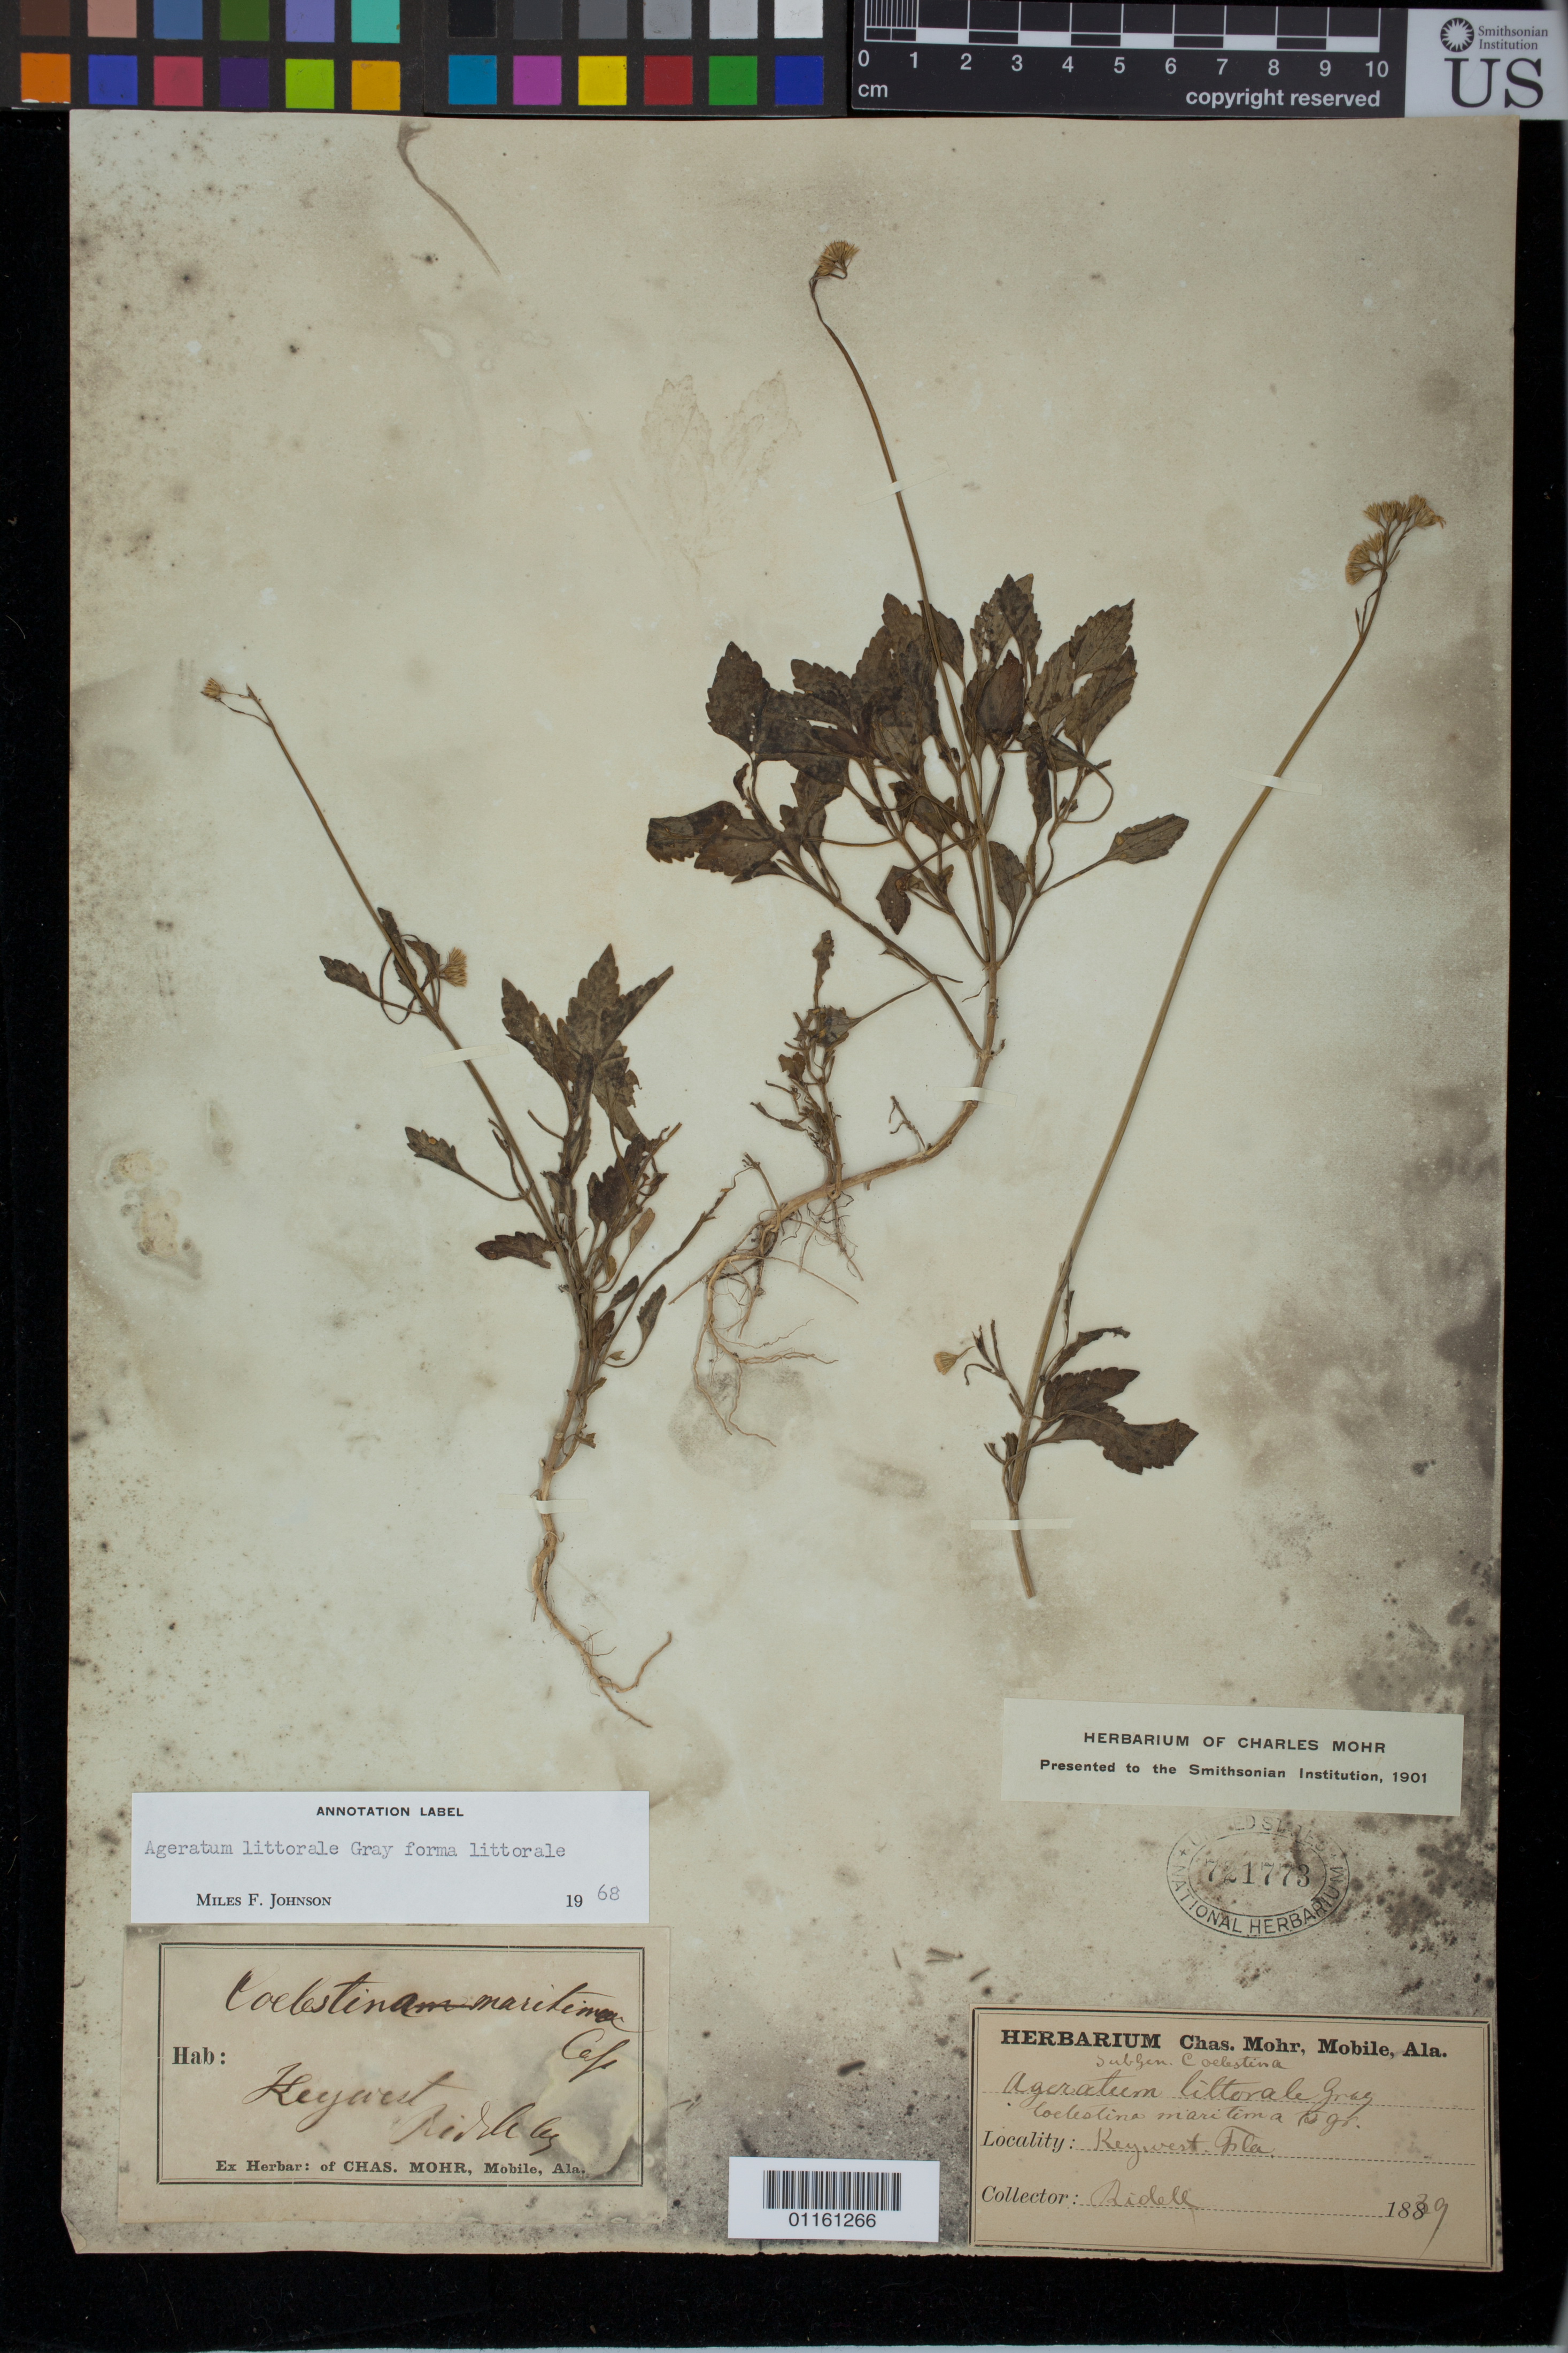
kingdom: Plantae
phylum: Tracheophyta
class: Magnoliopsida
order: Asterales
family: Asteraceae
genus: Ageratum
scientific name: Ageratum littorale f. littorale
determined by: Johnson, M. F.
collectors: -. Ridele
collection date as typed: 1839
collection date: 1839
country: United States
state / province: Florida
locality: Keywest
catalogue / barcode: US 721773